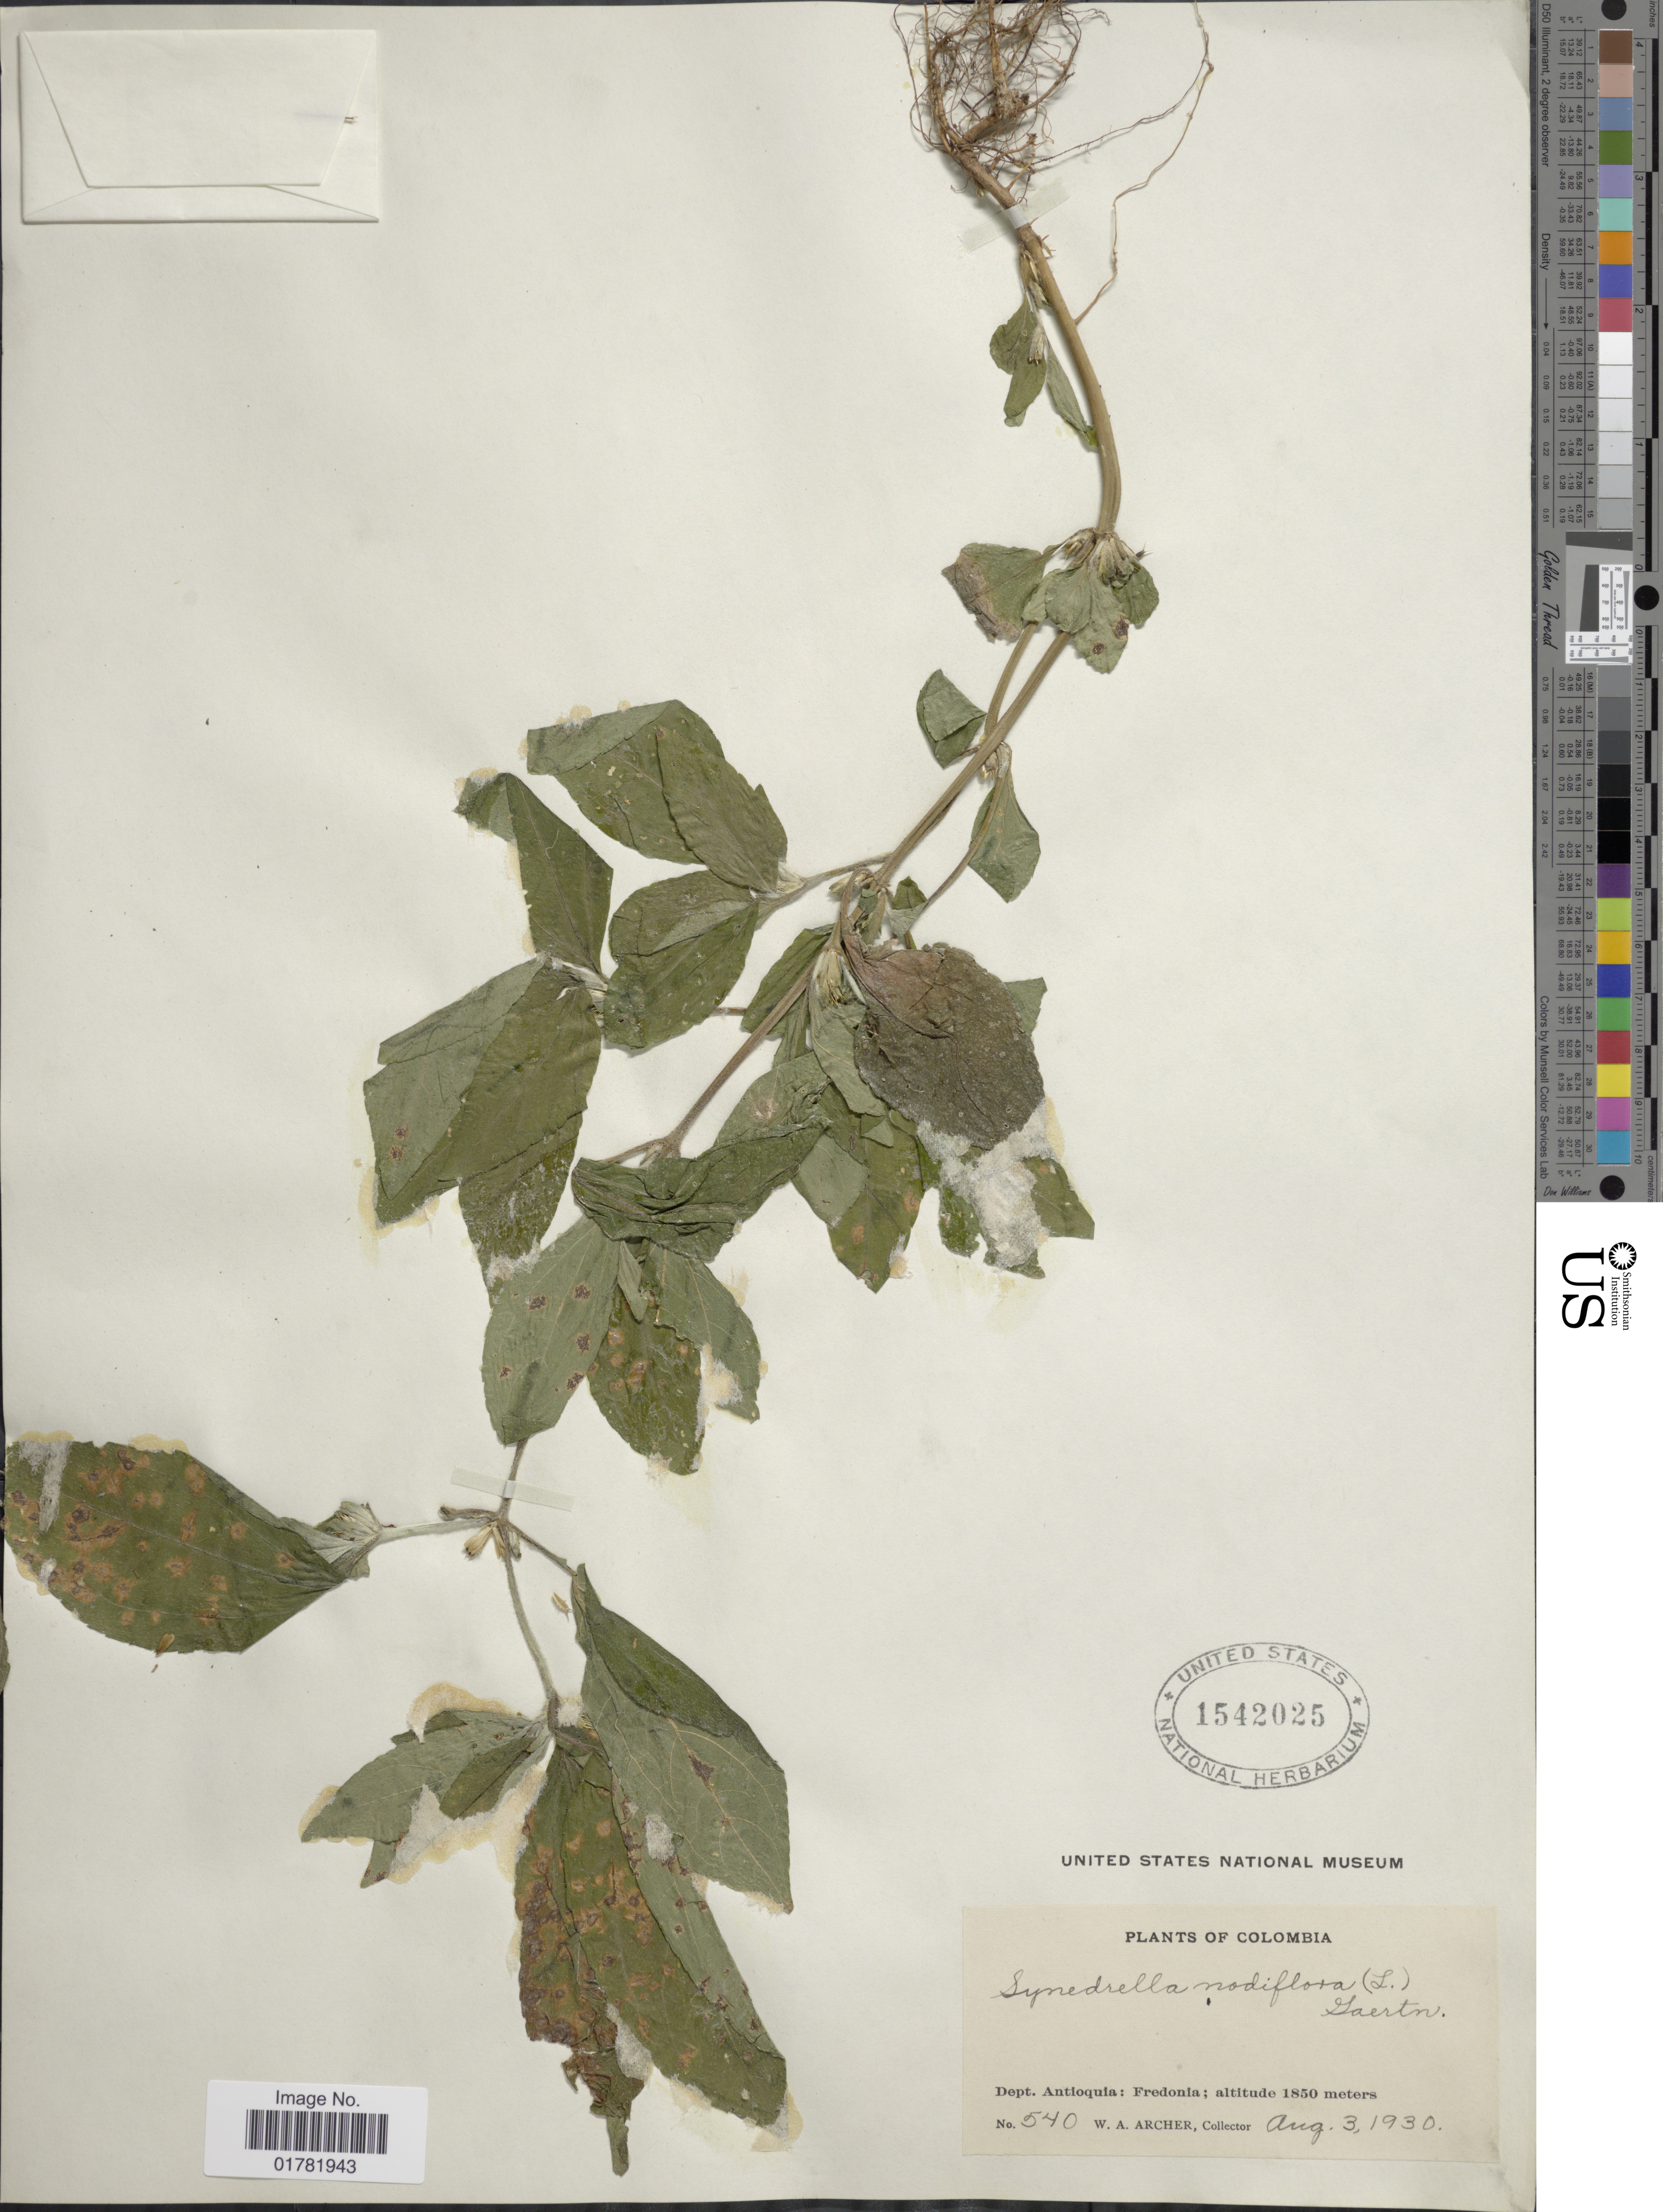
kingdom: Plantae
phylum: Tracheophyta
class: Magnoliopsida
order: Asterales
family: Asteraceae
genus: Synedrella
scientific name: Synedrella nodiflora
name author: (L.) Gaertn.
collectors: W. A. Archer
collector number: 540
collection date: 1930-08-03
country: Colombia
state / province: Antioquia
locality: Dept. Antioquia: Fredonia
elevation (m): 1850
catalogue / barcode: US 1542025